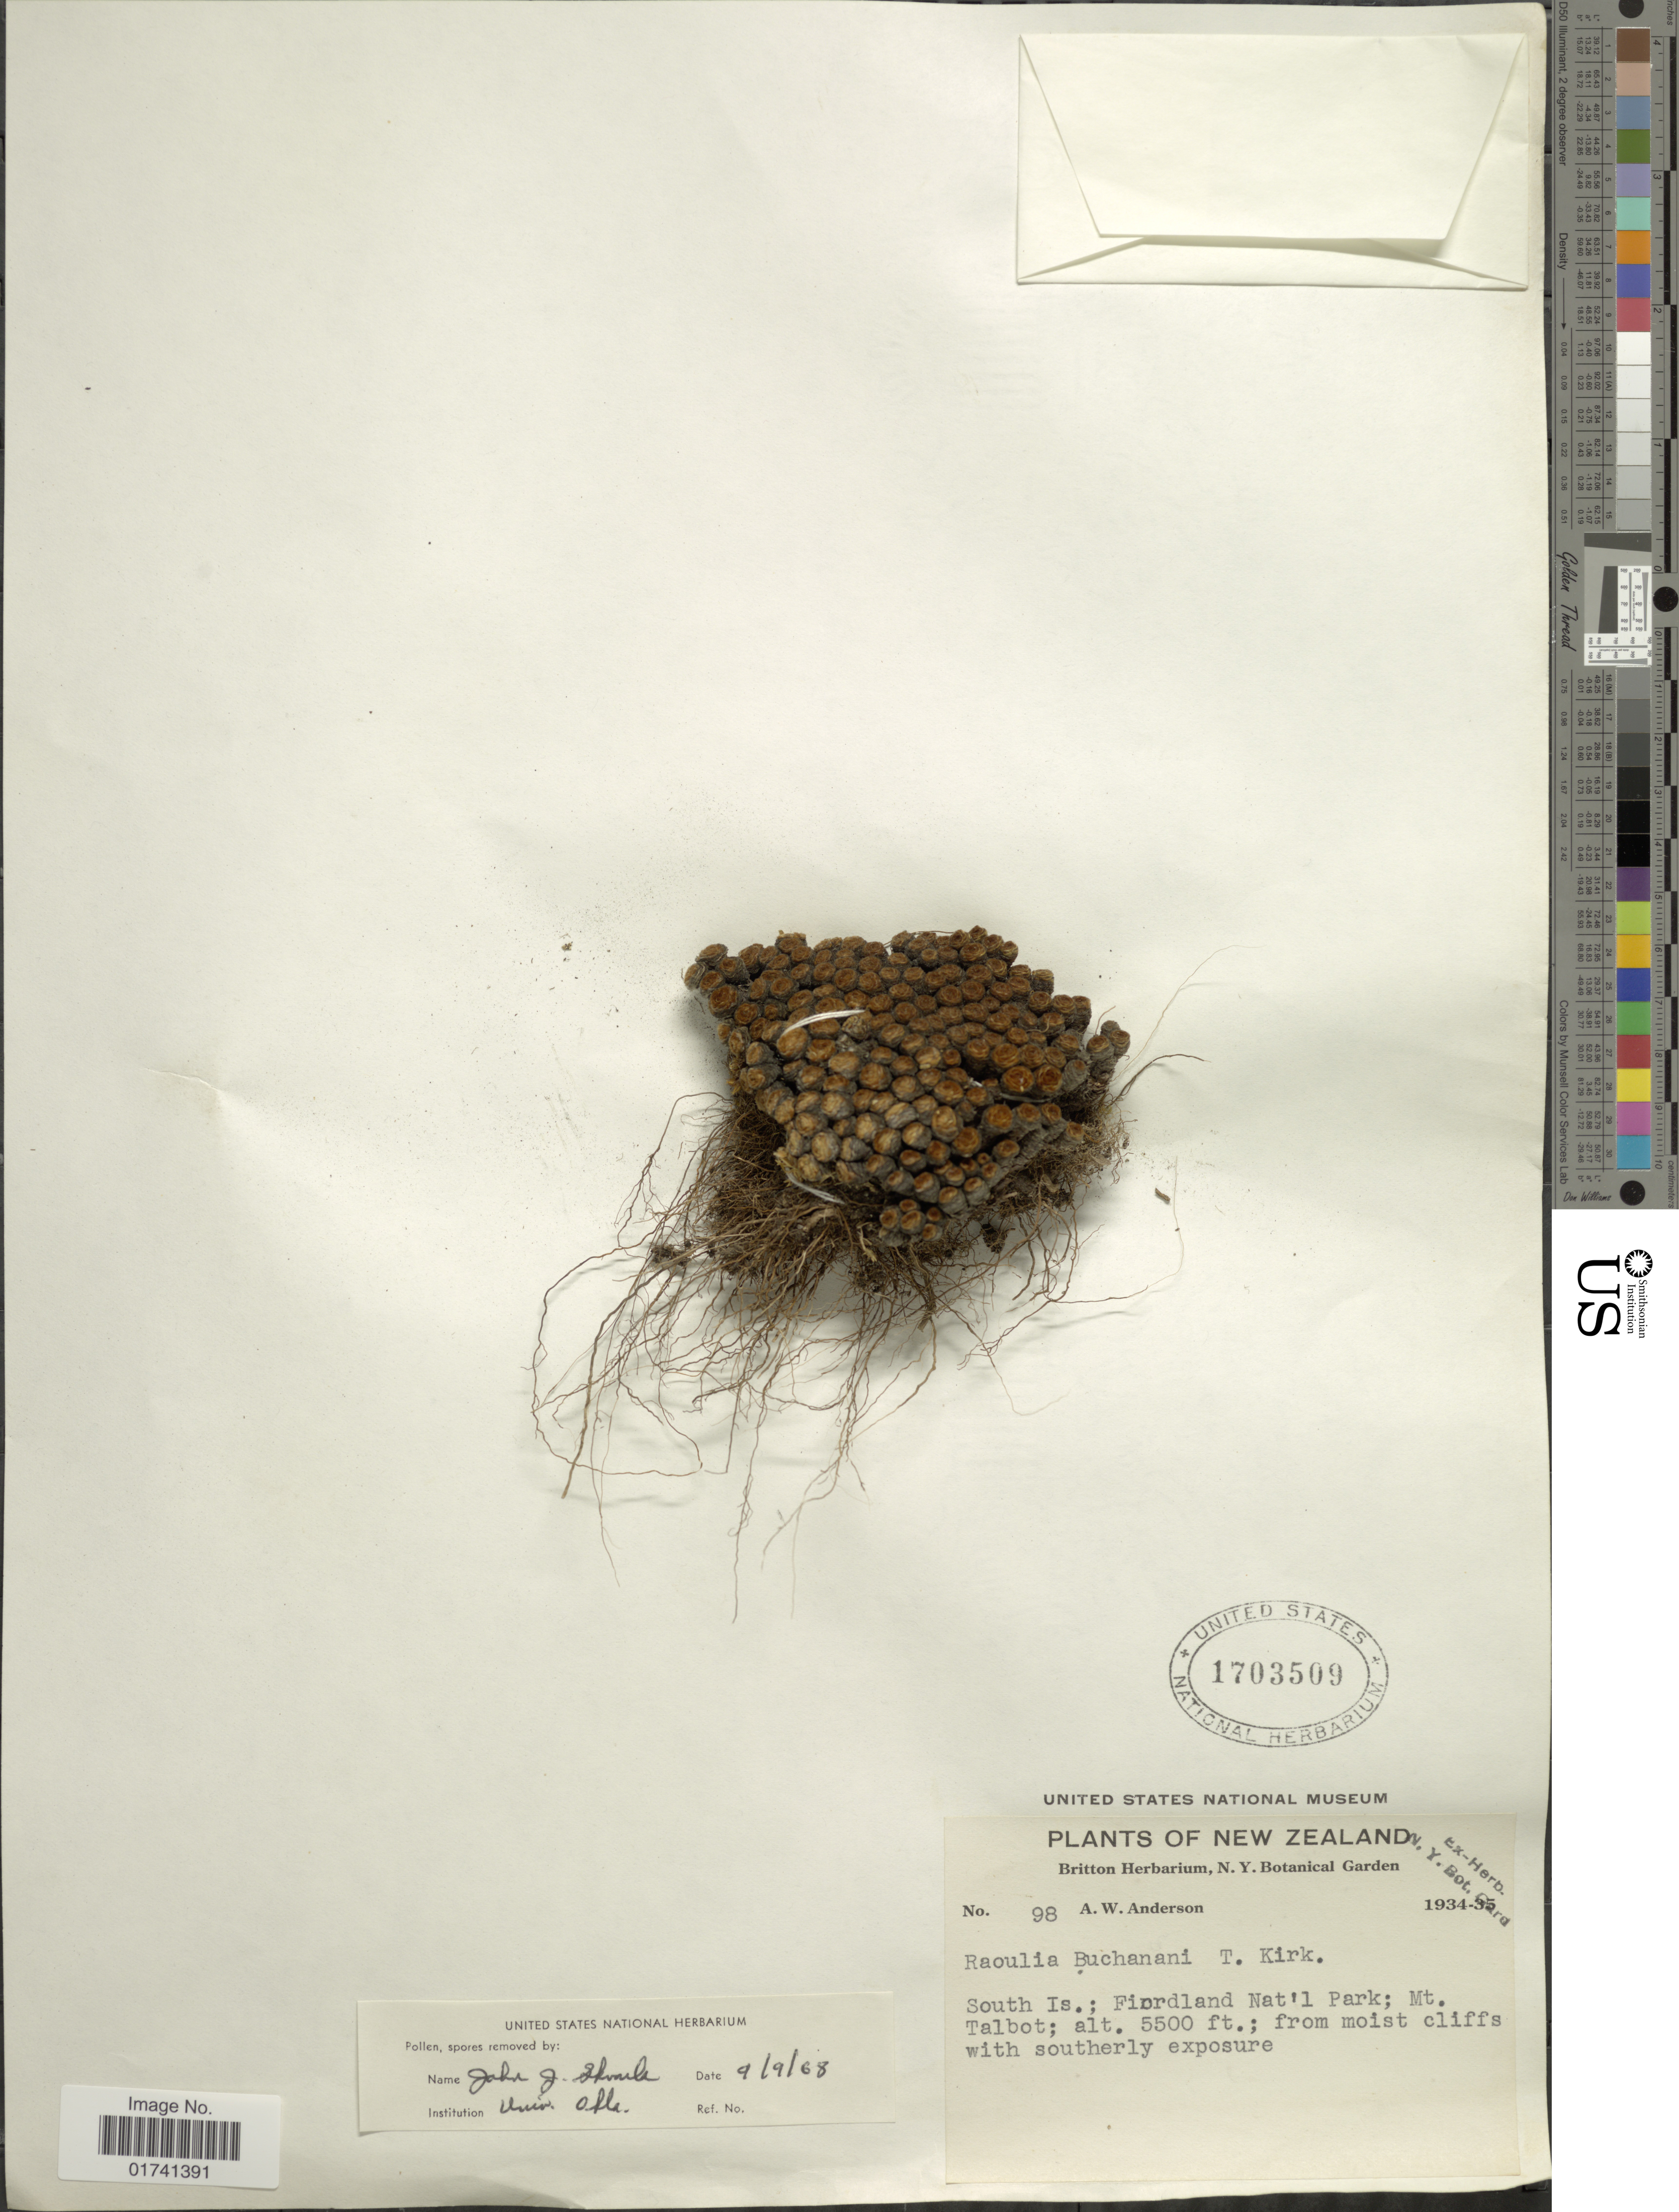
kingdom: Plantae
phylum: Tracheophyta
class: Magnoliopsida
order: Asterales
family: Asteraceae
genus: Raoulia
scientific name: Raoulia buchananii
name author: Kirk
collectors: A. W. Anderson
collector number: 98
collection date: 1934/1935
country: New Zealand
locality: South Is.; Fiordland Nat'l Park; Mt. Talbot.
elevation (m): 1676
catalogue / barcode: US 1703509